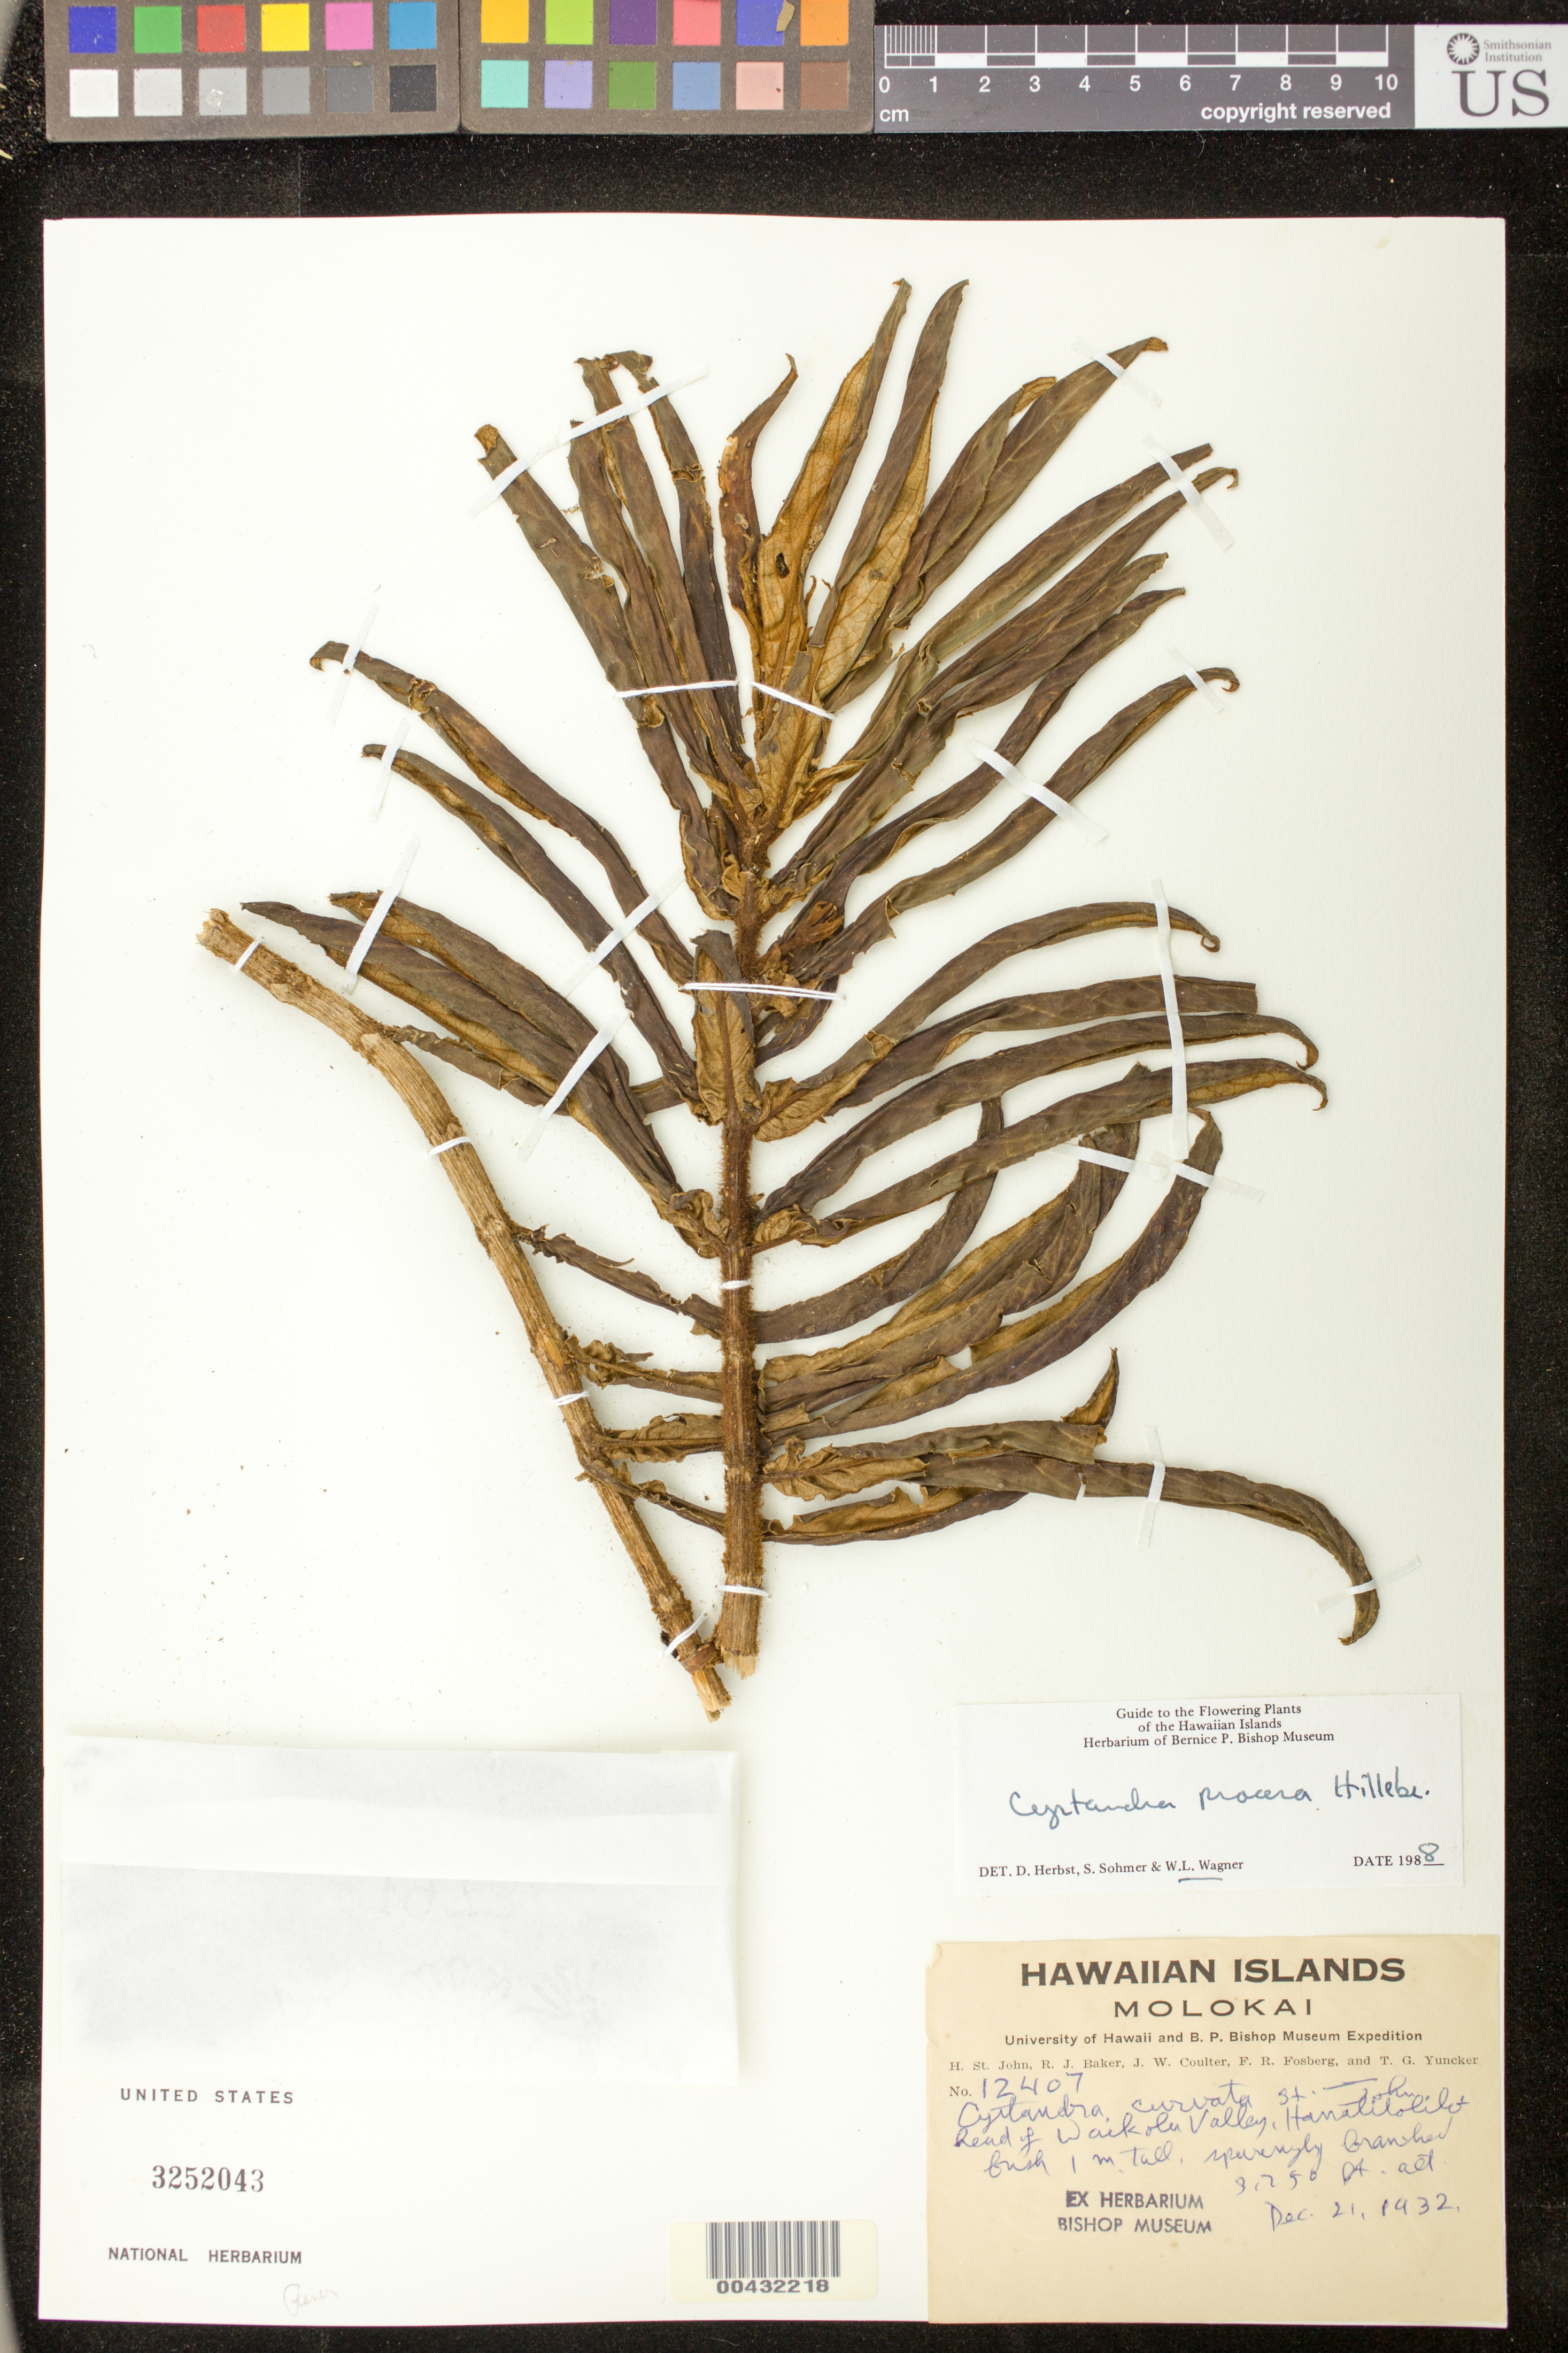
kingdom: Plantae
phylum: Tracheophyta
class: Magnoliopsida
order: Lamiales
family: Gesneriaceae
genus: Cyrtandra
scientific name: Cyrtandra procera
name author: Hillebr.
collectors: H. St. John, R. J. Baker, J. W. Coulter, F. R. Fosberg & T. G. Yuncker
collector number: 12407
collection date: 1932-12-21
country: United States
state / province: Hawaii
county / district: Maui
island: Moloka'i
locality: head of Waikolu Valley, Hanalilolilo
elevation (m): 1143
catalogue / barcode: US 3252043